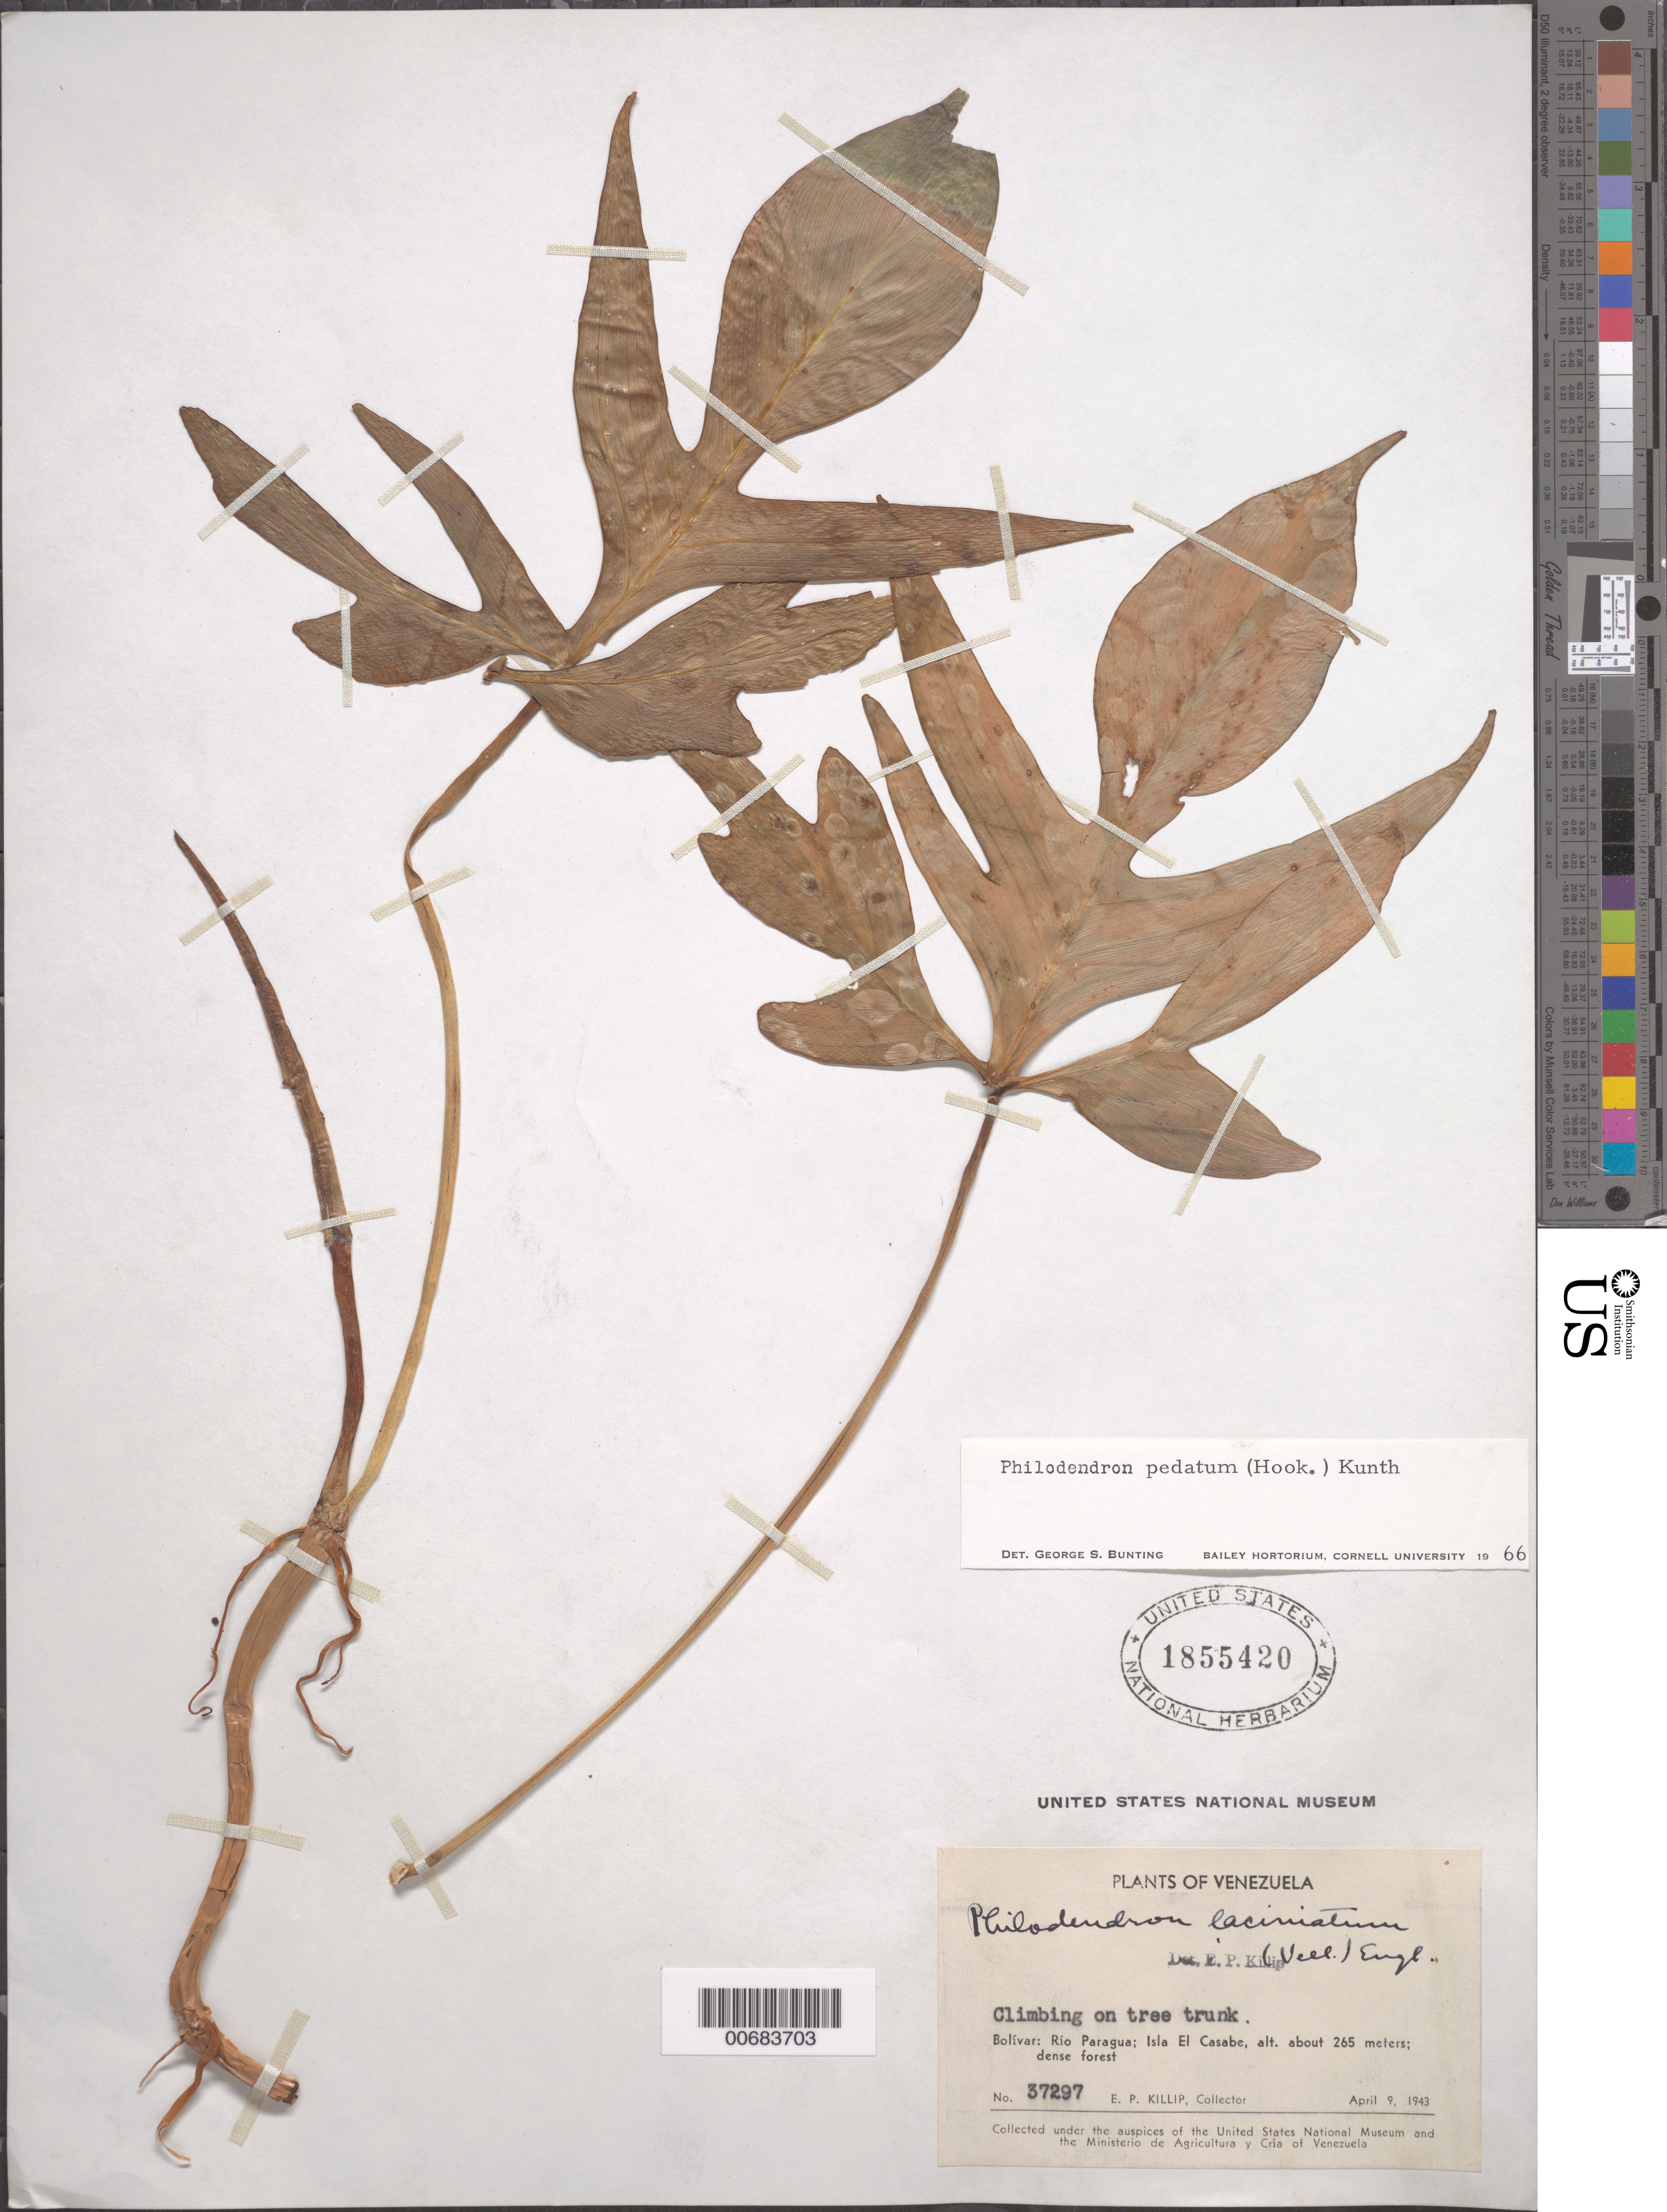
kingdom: Plantae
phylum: Tracheophyta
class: Liliopsida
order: Alismatales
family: Araceae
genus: Philodendron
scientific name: Philodendron pedatum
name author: (Hook.) Kunth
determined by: Bunting, G. S.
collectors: E. P. Killip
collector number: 37297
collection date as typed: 9-Apr-43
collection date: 1943-04-09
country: Venezuela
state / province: Bolívar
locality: Río Paragua, Isla El Casabe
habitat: Dense forest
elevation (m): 265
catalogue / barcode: US 1855420